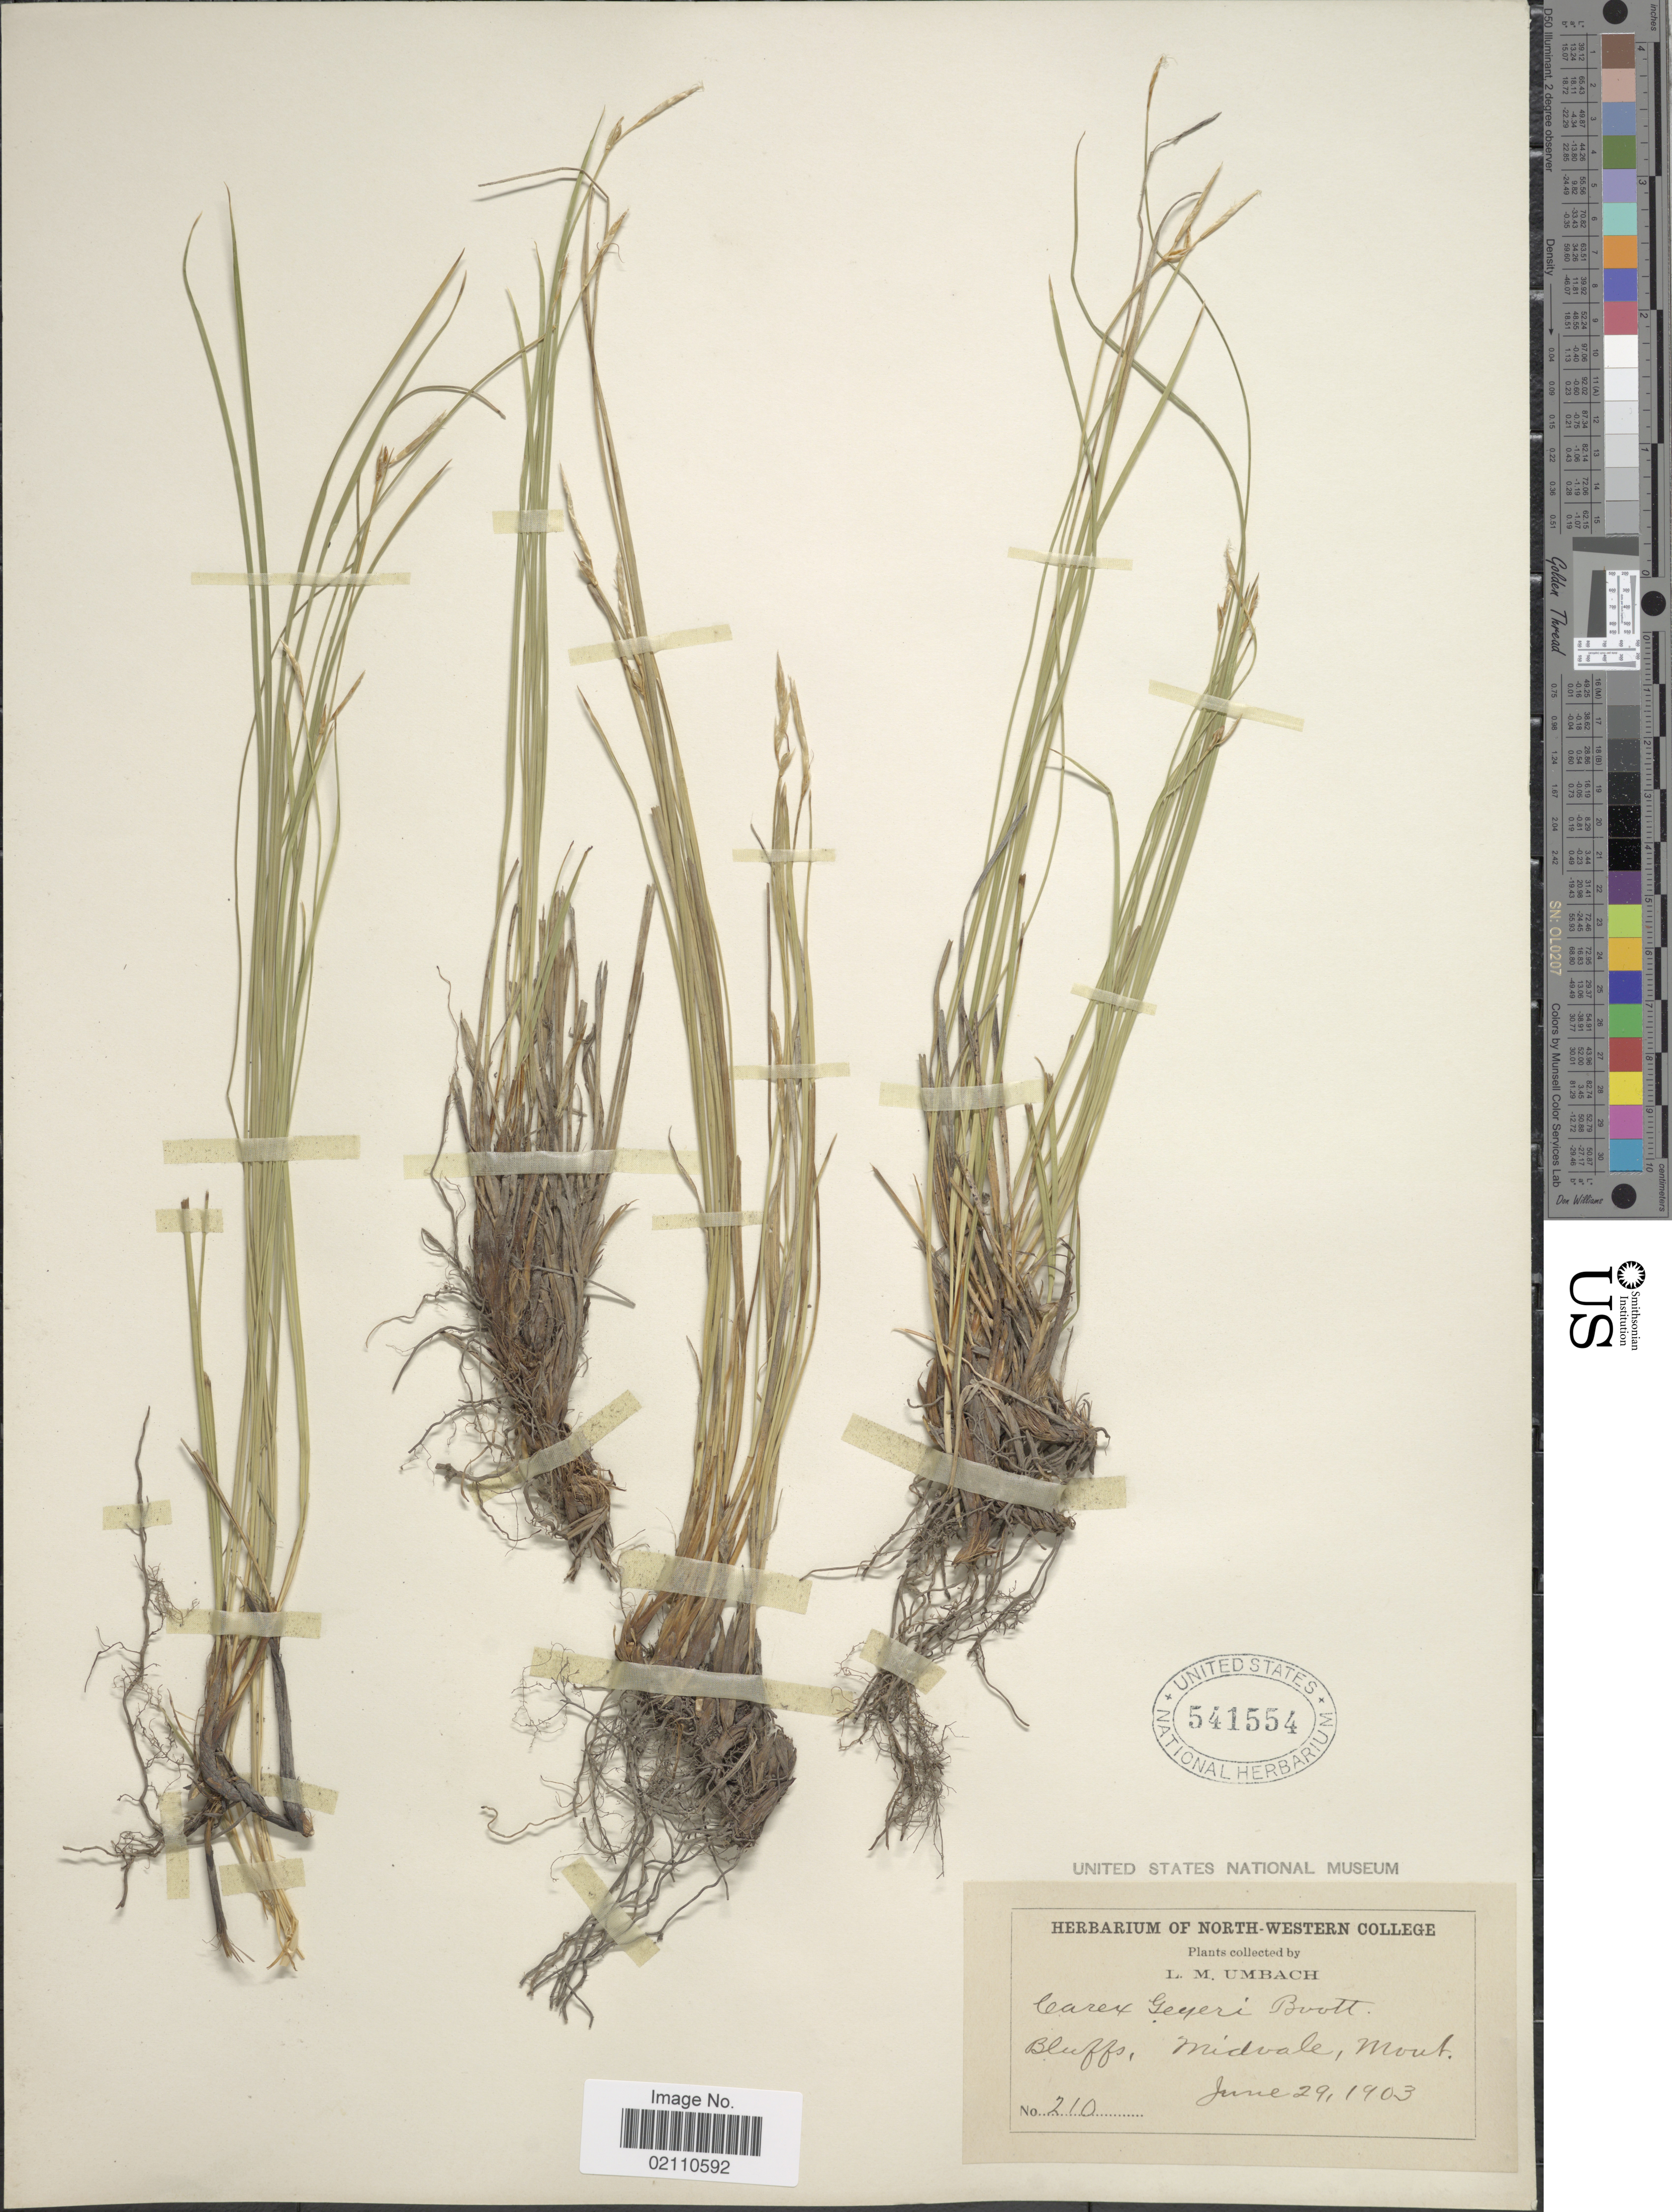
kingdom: Plantae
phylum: Tracheophyta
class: Liliopsida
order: Poales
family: Cyperaceae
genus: Carex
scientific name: Carex geyeri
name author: Boott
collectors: L. M. Umbach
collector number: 210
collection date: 1903-06-29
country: United States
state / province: Montana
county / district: Lincoln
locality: Bluffs, Midvale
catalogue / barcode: US 541554